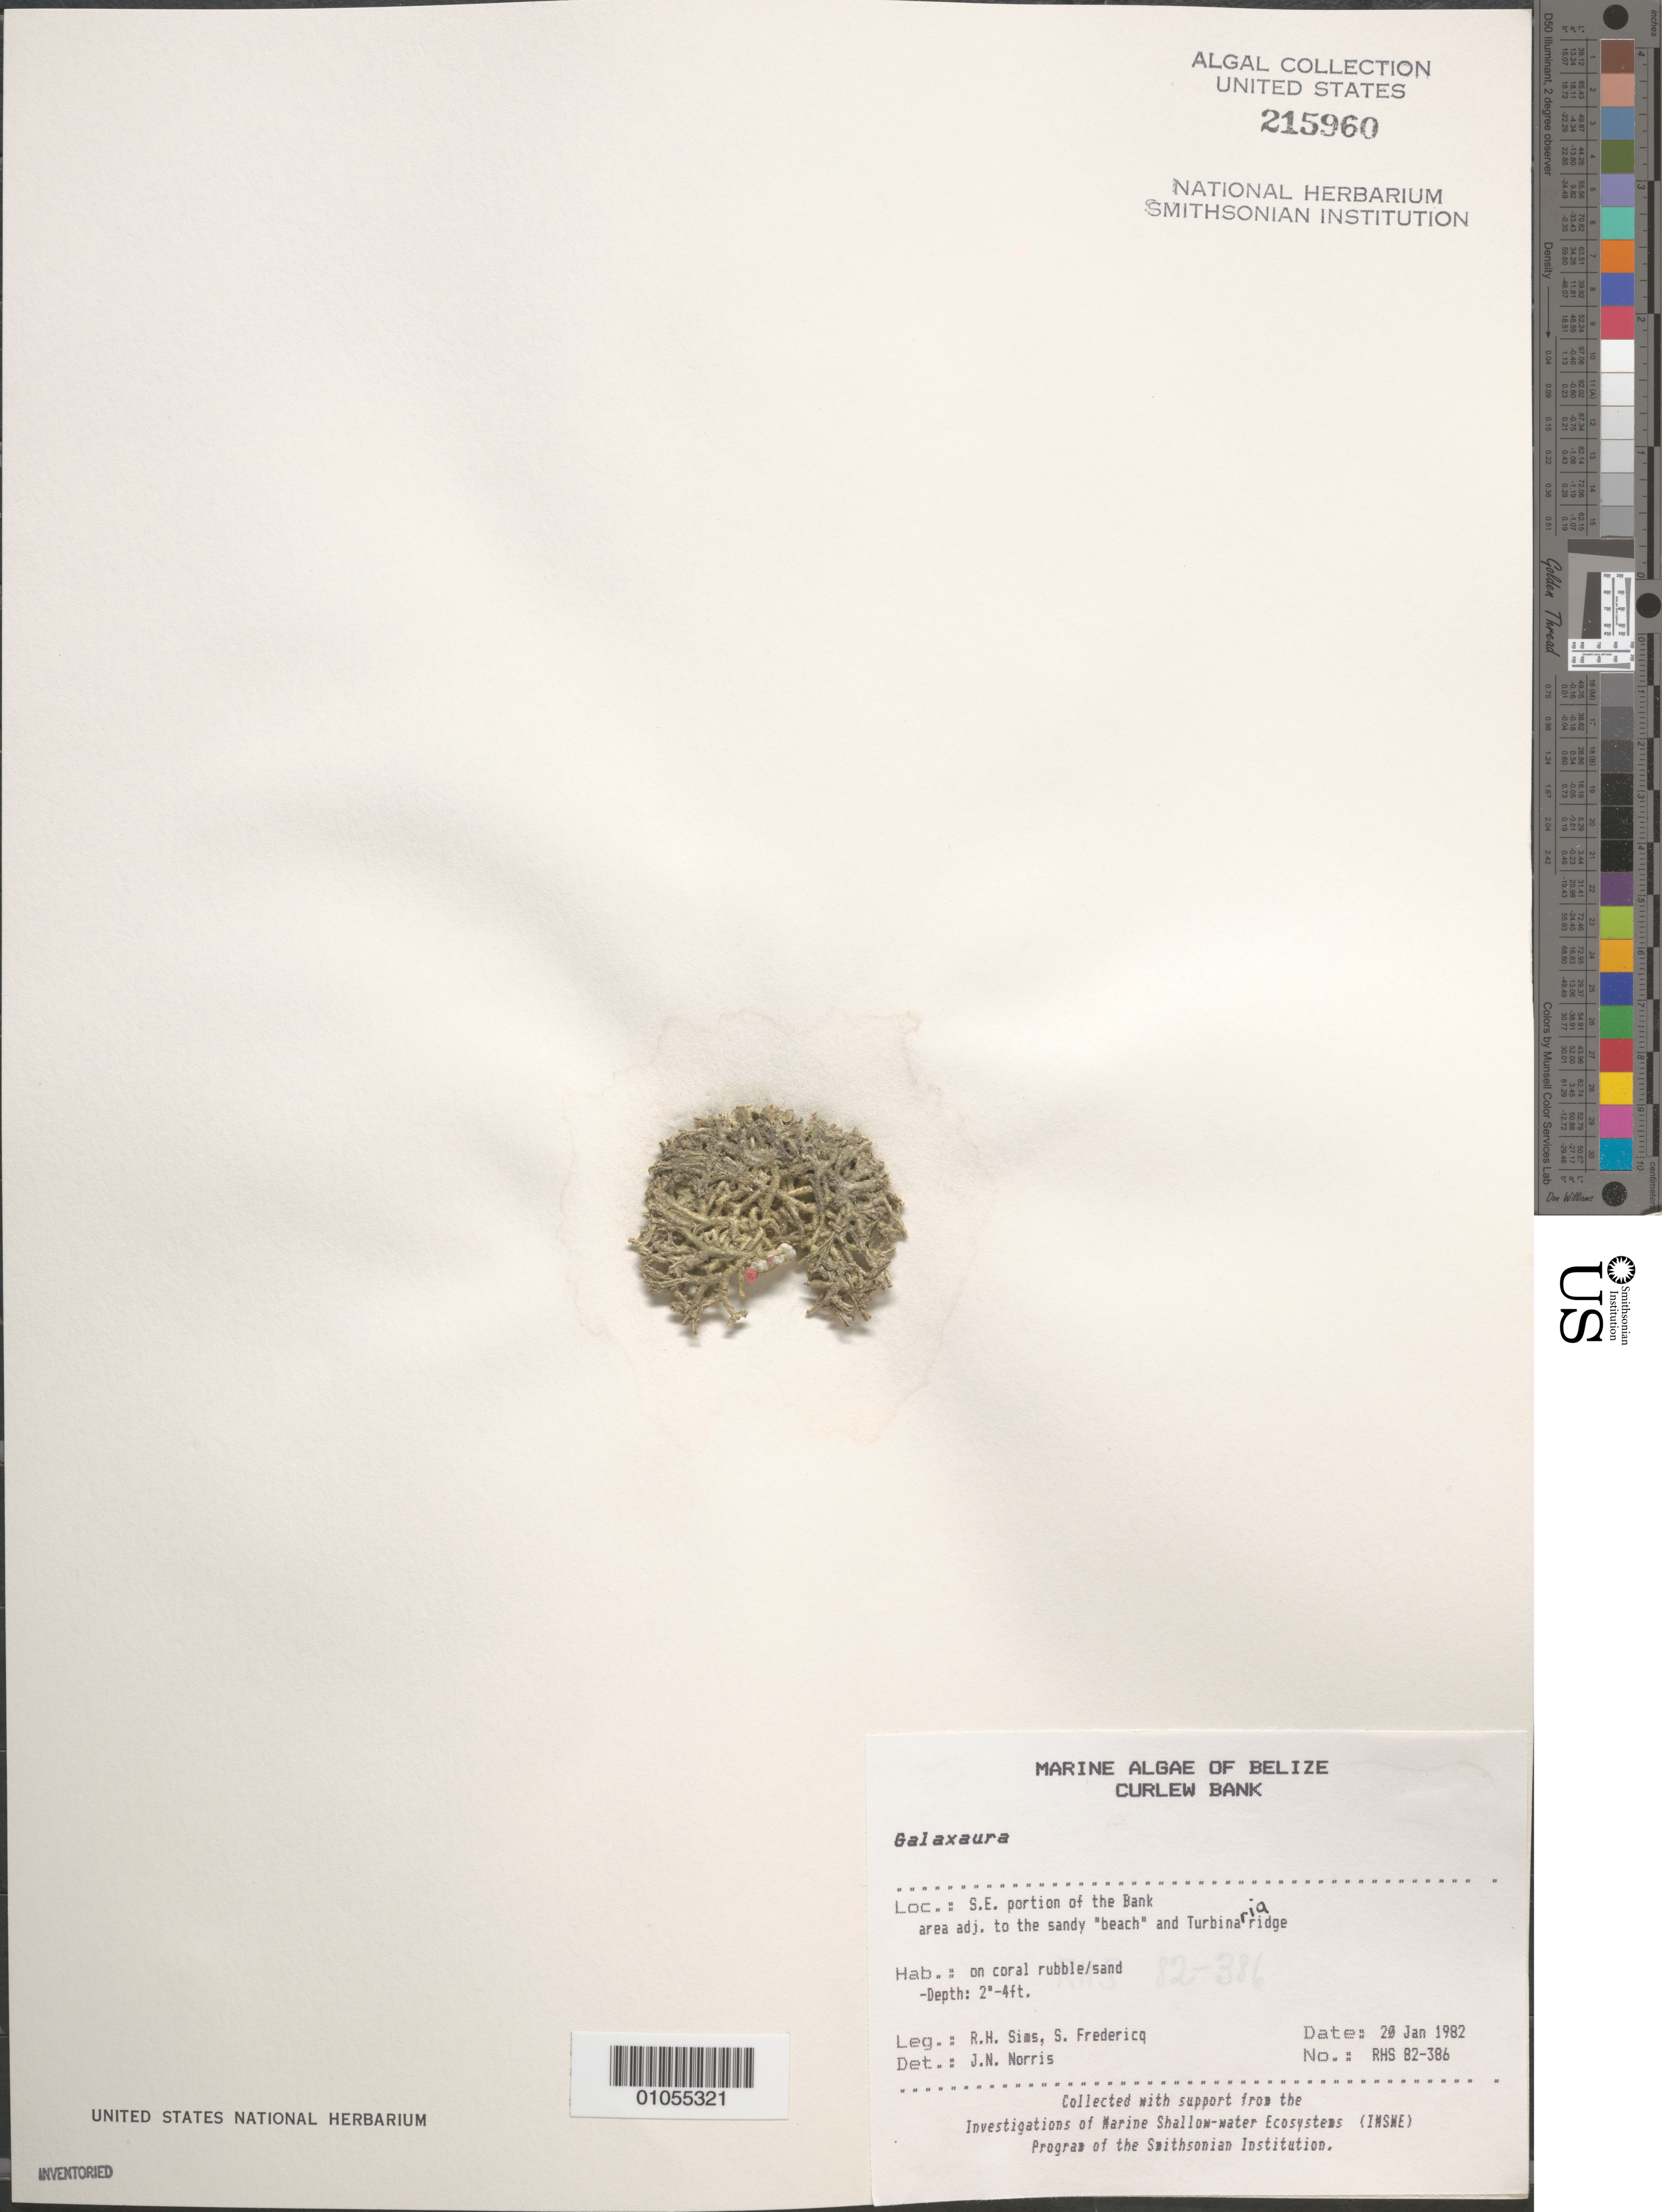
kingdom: Plantae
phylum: Rhodophyta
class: Florideophyceae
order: Nemaliales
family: Galaxauraceae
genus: Galaxaura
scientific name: Galaxaura sp.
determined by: Norris, James N.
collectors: R. H. Sims & S. Fredericq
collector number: RHS 82-386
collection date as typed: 20 Jan 1982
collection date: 1982-01-20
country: Belize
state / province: Stann Creek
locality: Curlew Bank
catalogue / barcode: US 215960